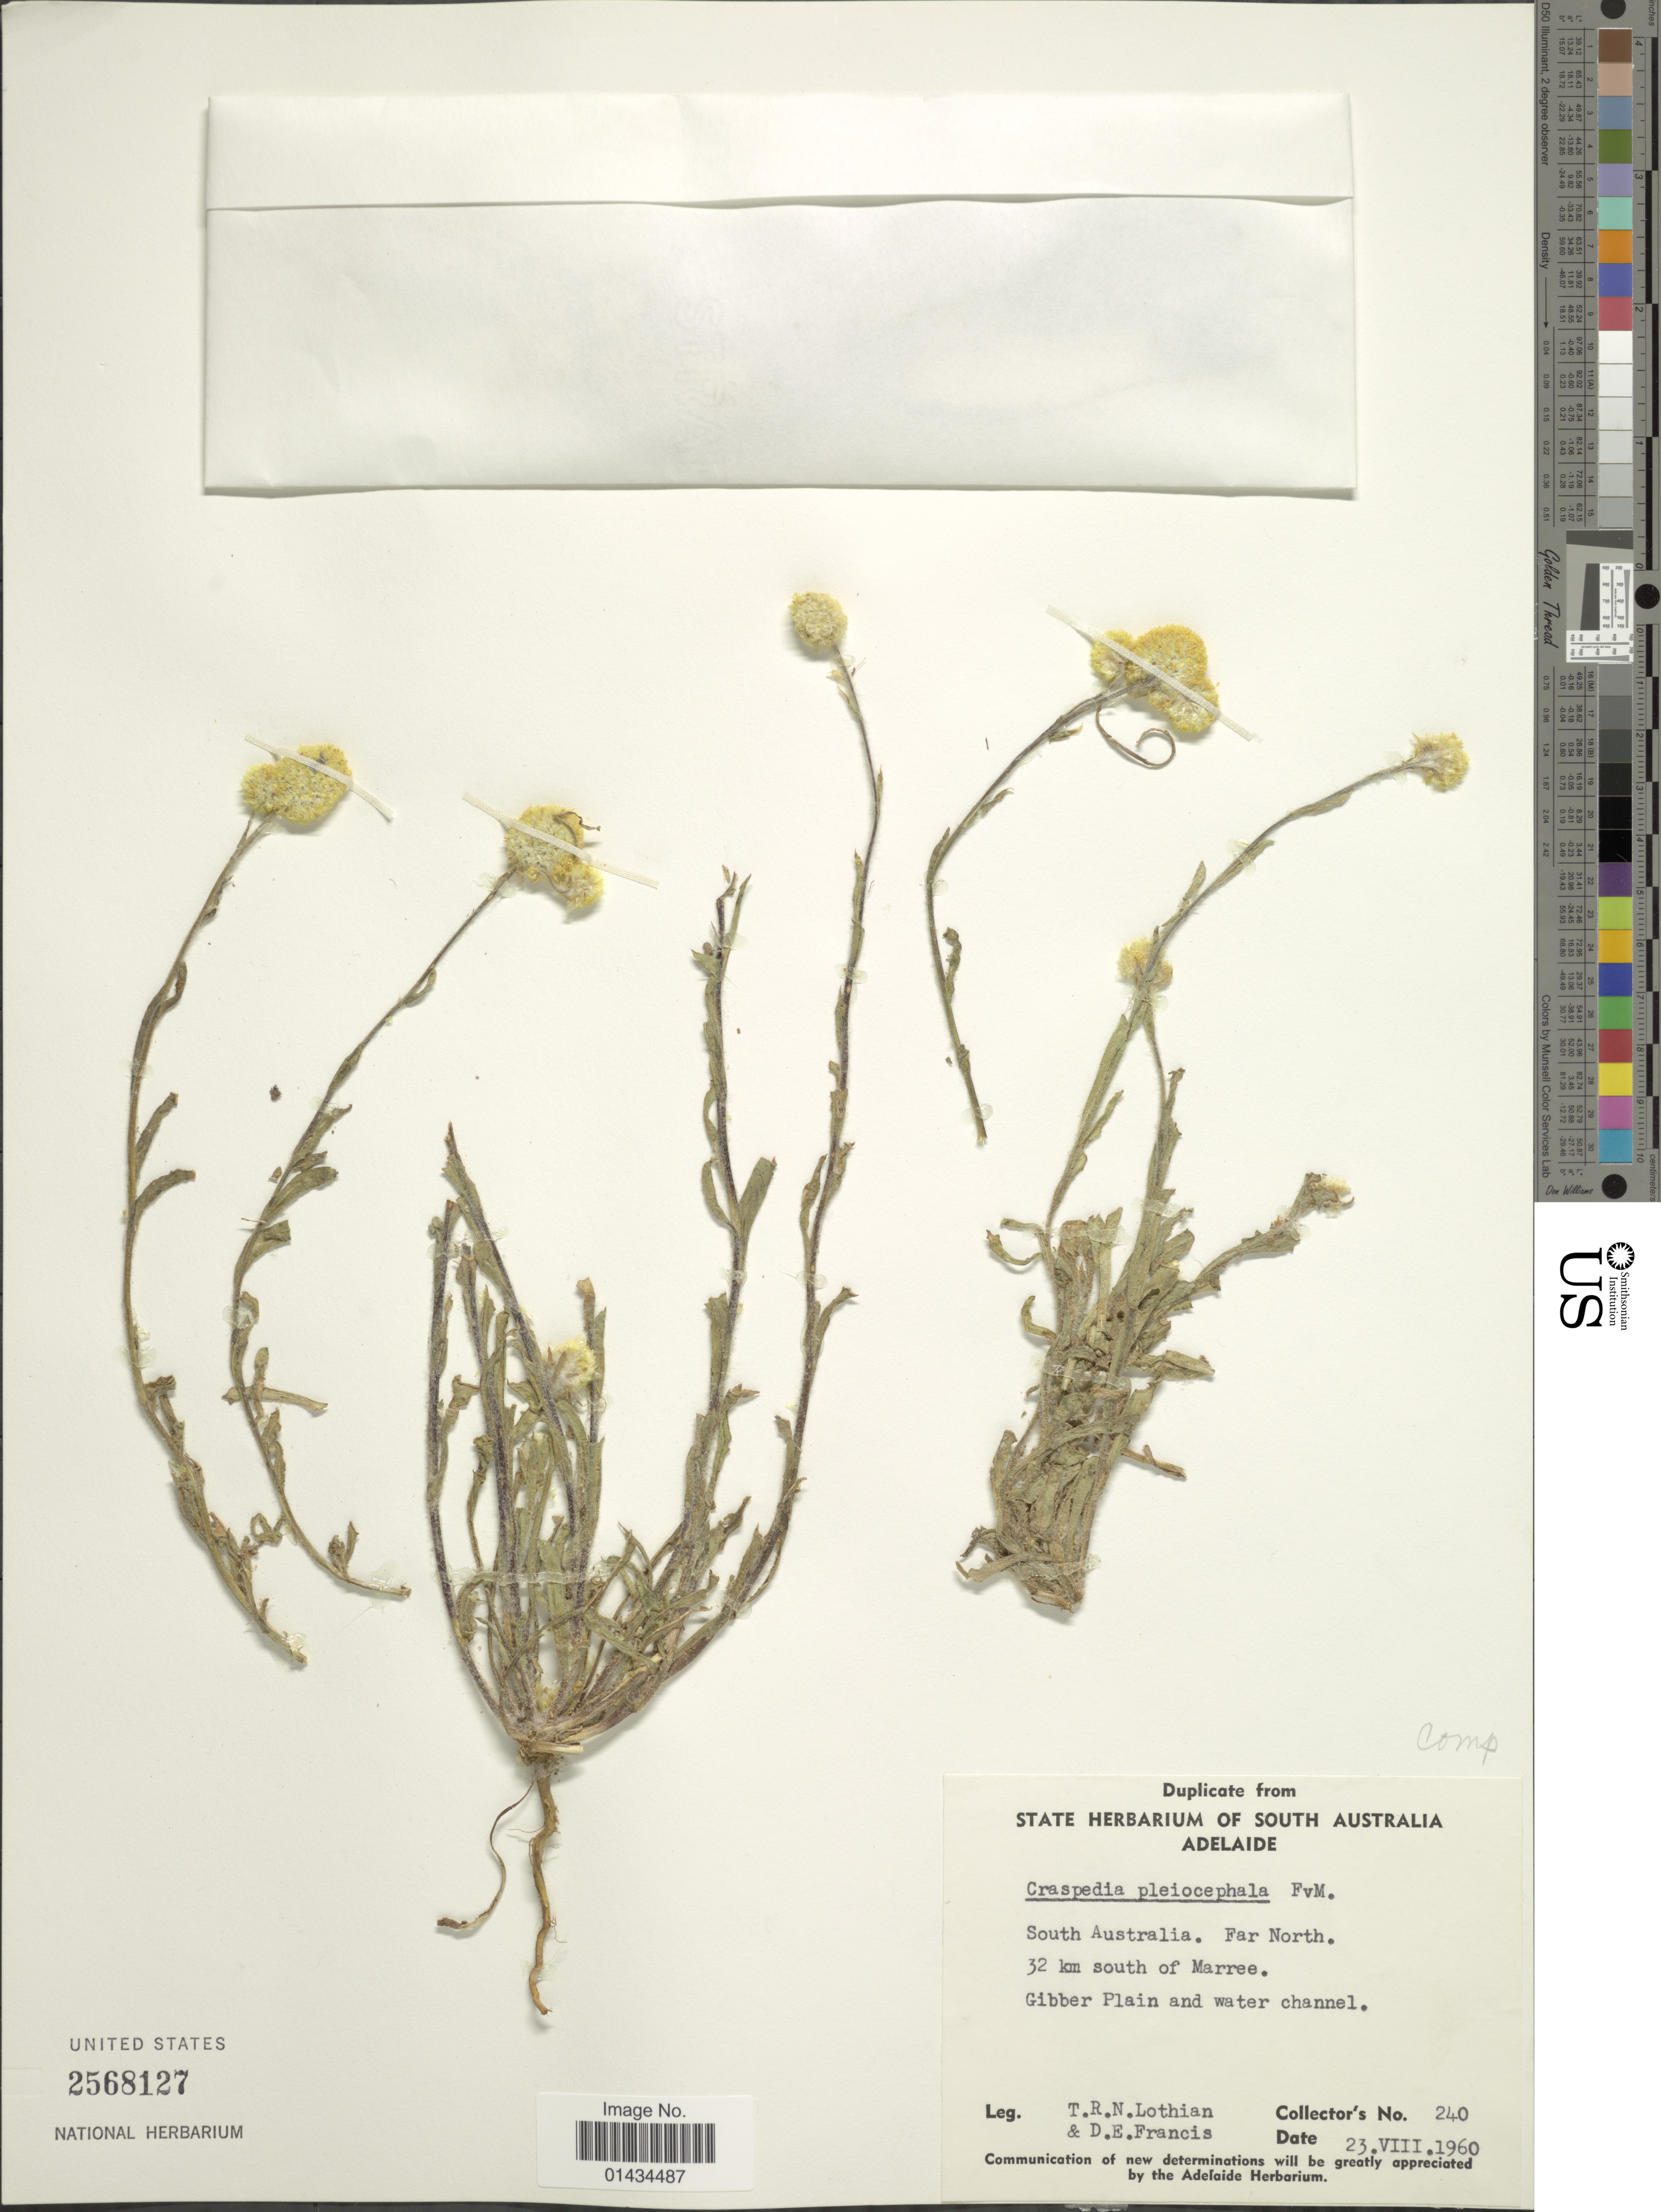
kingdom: Plantae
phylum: Tracheophyta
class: Magnoliopsida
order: Asterales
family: Asteraceae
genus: Craspedia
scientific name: Craspedia pleiocephalus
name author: F. Muell.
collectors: T. Lothian & D. Francis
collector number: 240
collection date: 1960-08-23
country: Australia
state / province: South Australia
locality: Far North, 32 km south of Marree, Gibber Plain and water channel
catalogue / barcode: US 2568127